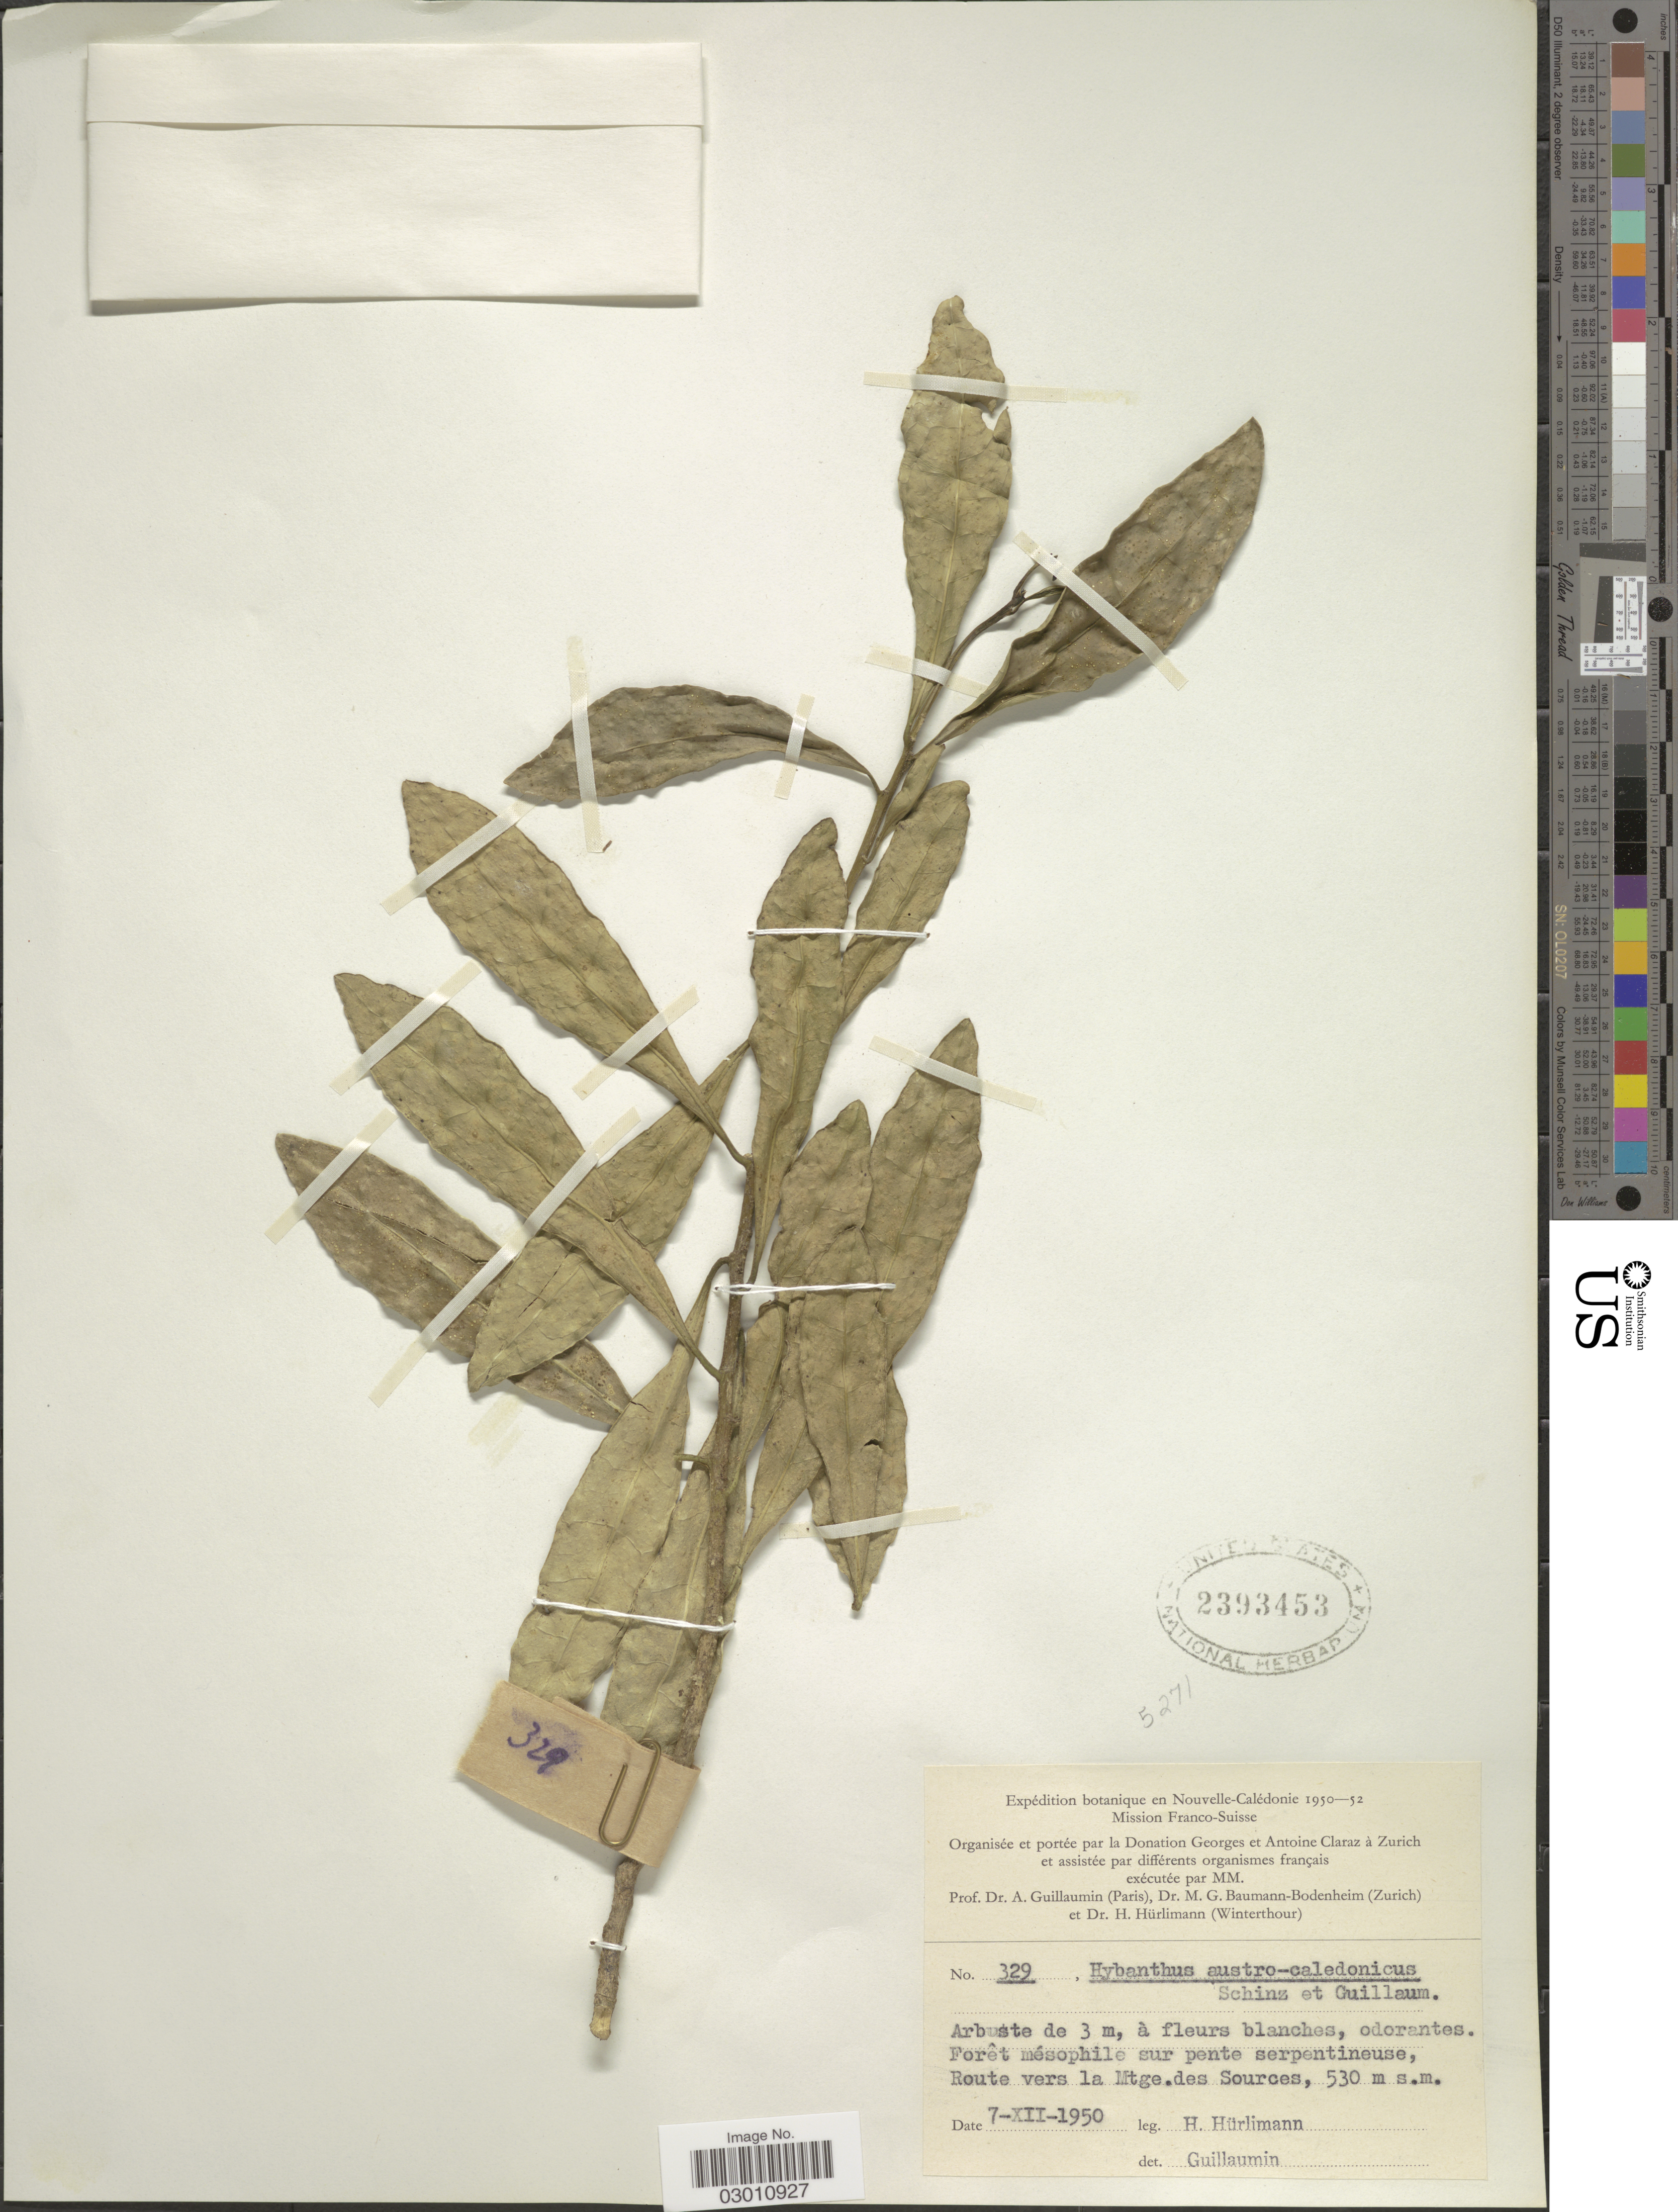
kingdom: Plantae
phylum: Tracheophyta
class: Magnoliopsida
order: Malpighiales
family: Violaceae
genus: Hybanthus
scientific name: Hybanthus austrocaledonicus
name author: (Vieill.) Melch.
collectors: H. Hürlimann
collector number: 329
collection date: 1950-12-07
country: New Caledonia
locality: Forêt mésophile sur pente serpentineuse, Route vers la Mtge. des Sources.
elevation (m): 530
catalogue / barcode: US 2393453